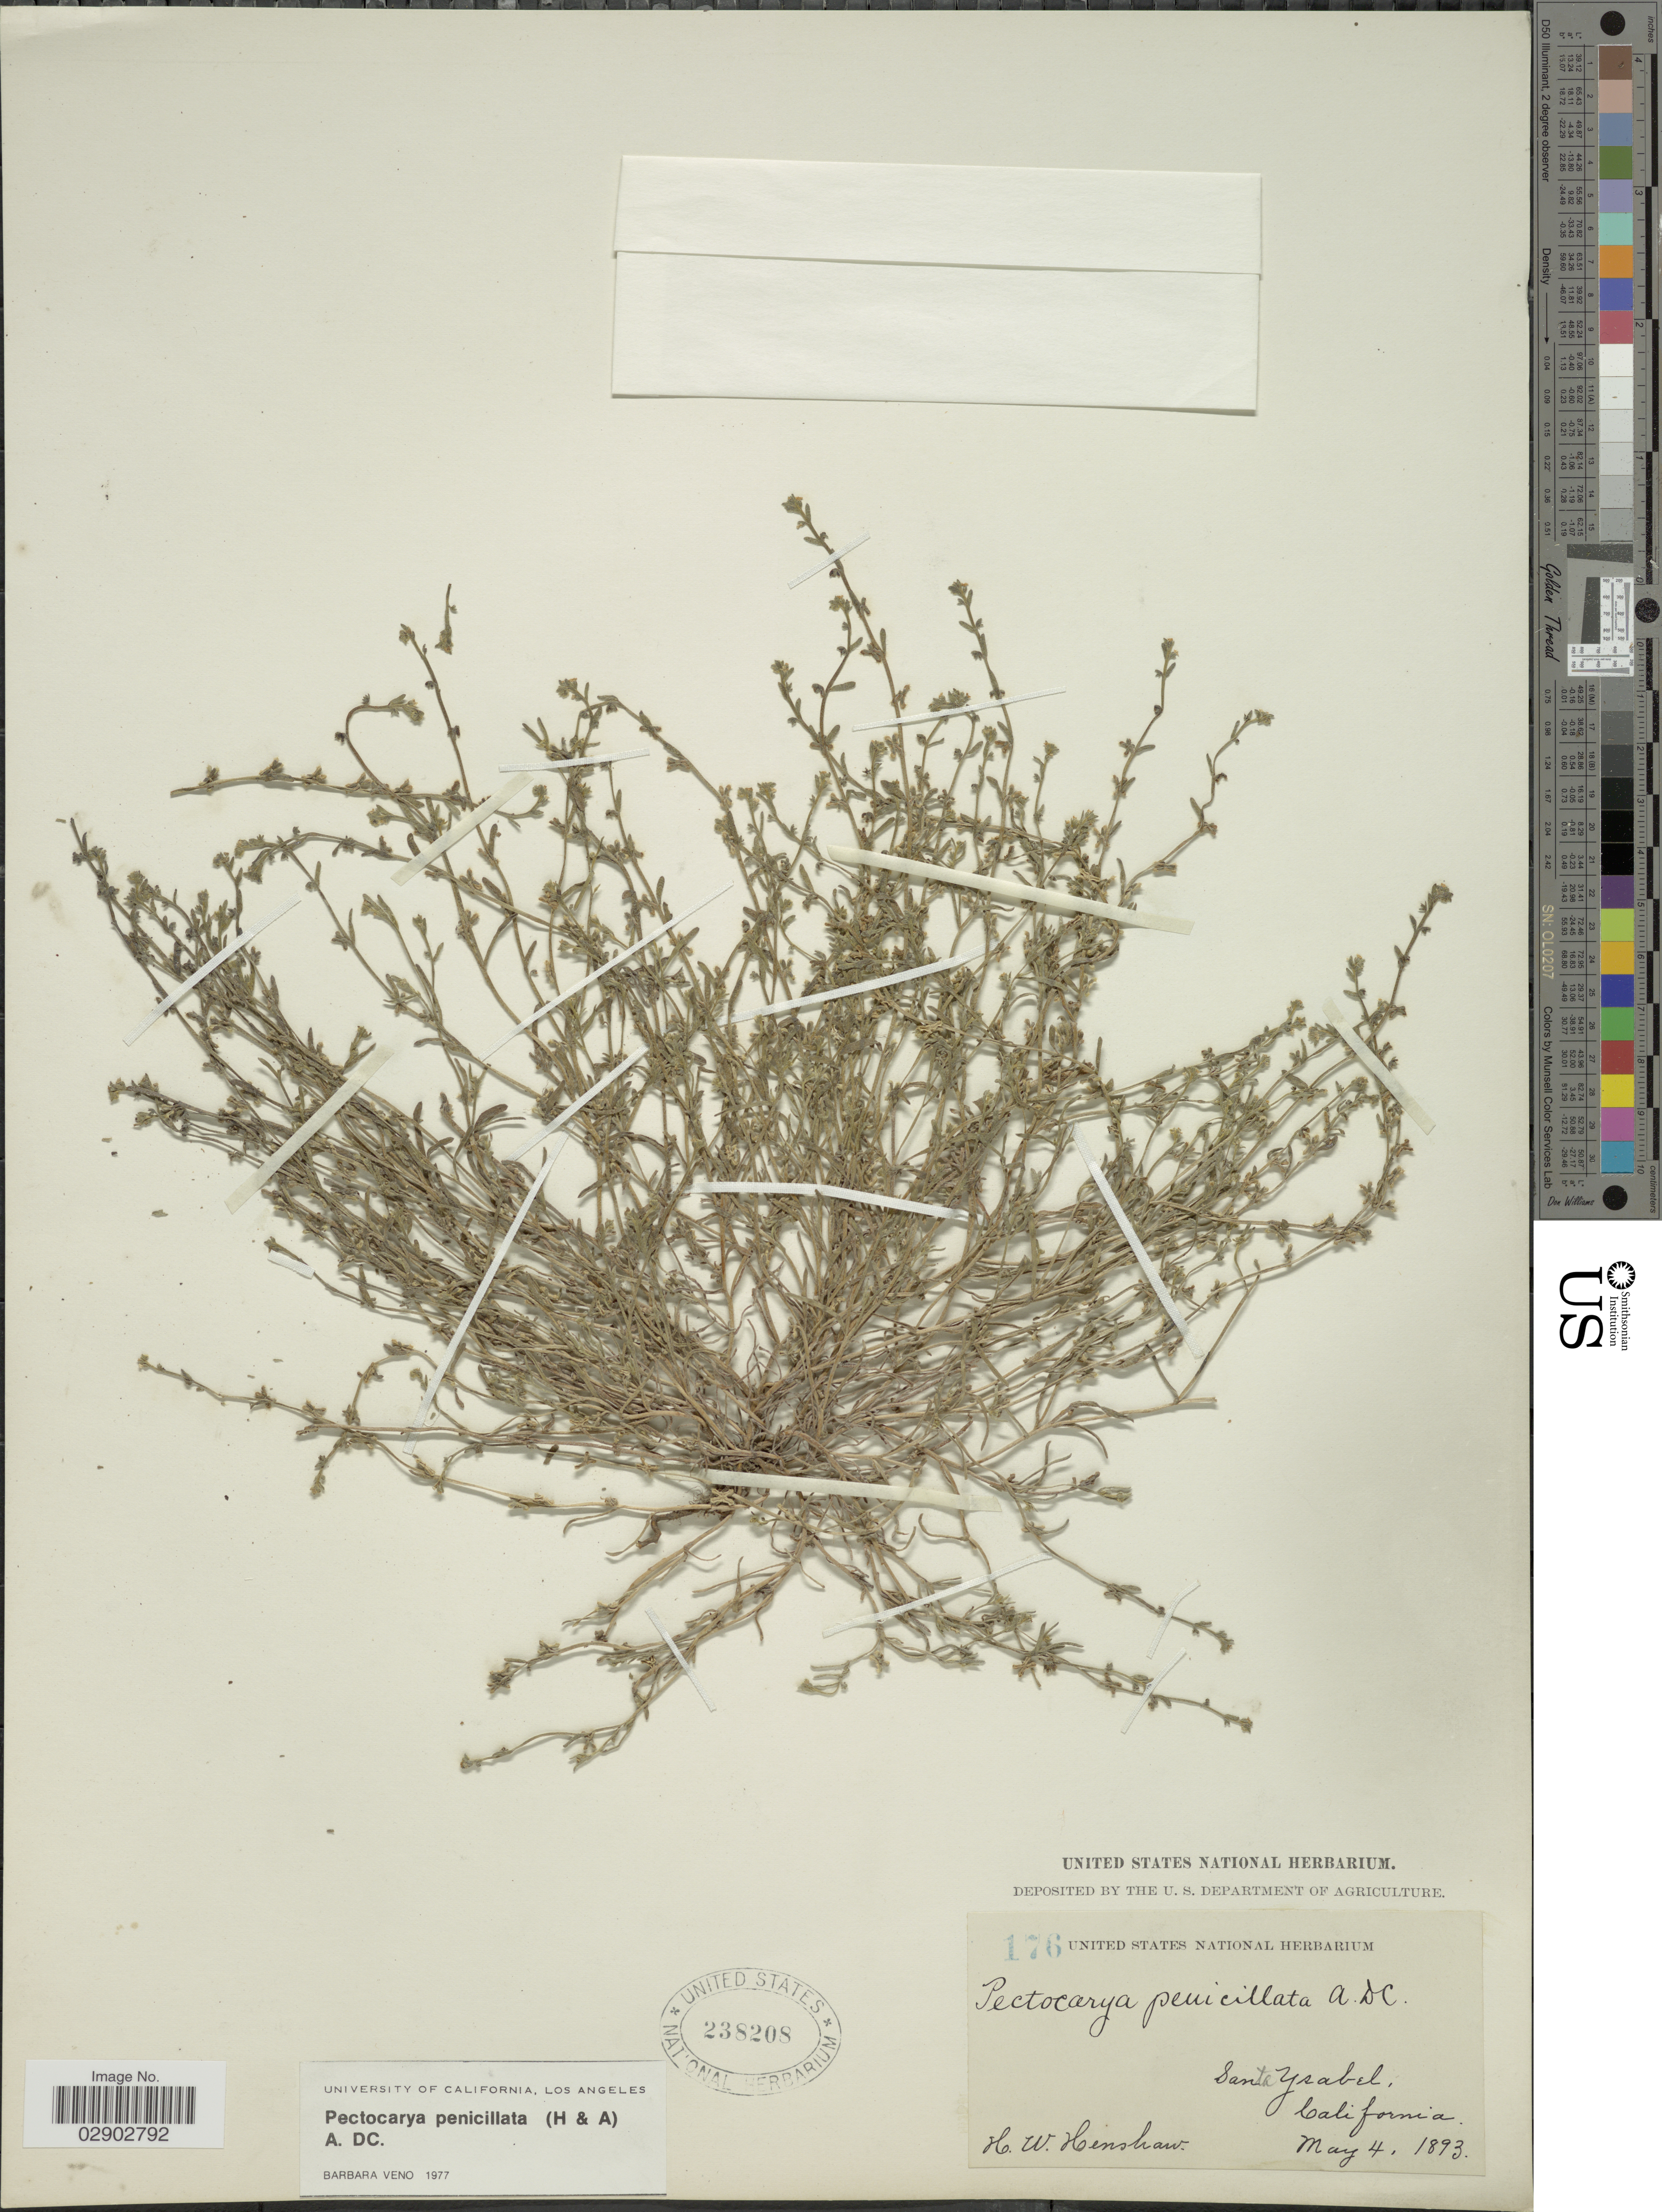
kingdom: Plantae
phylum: Tracheophyta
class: Magnoliopsida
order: Boraginales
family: Boraginaceae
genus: Pectocarya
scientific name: Pectocarya penicillata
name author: Hook. & Arn.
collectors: H. Henshaw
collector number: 176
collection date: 1893-05-04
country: United States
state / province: California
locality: Santa Ysabel.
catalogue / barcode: US 238208